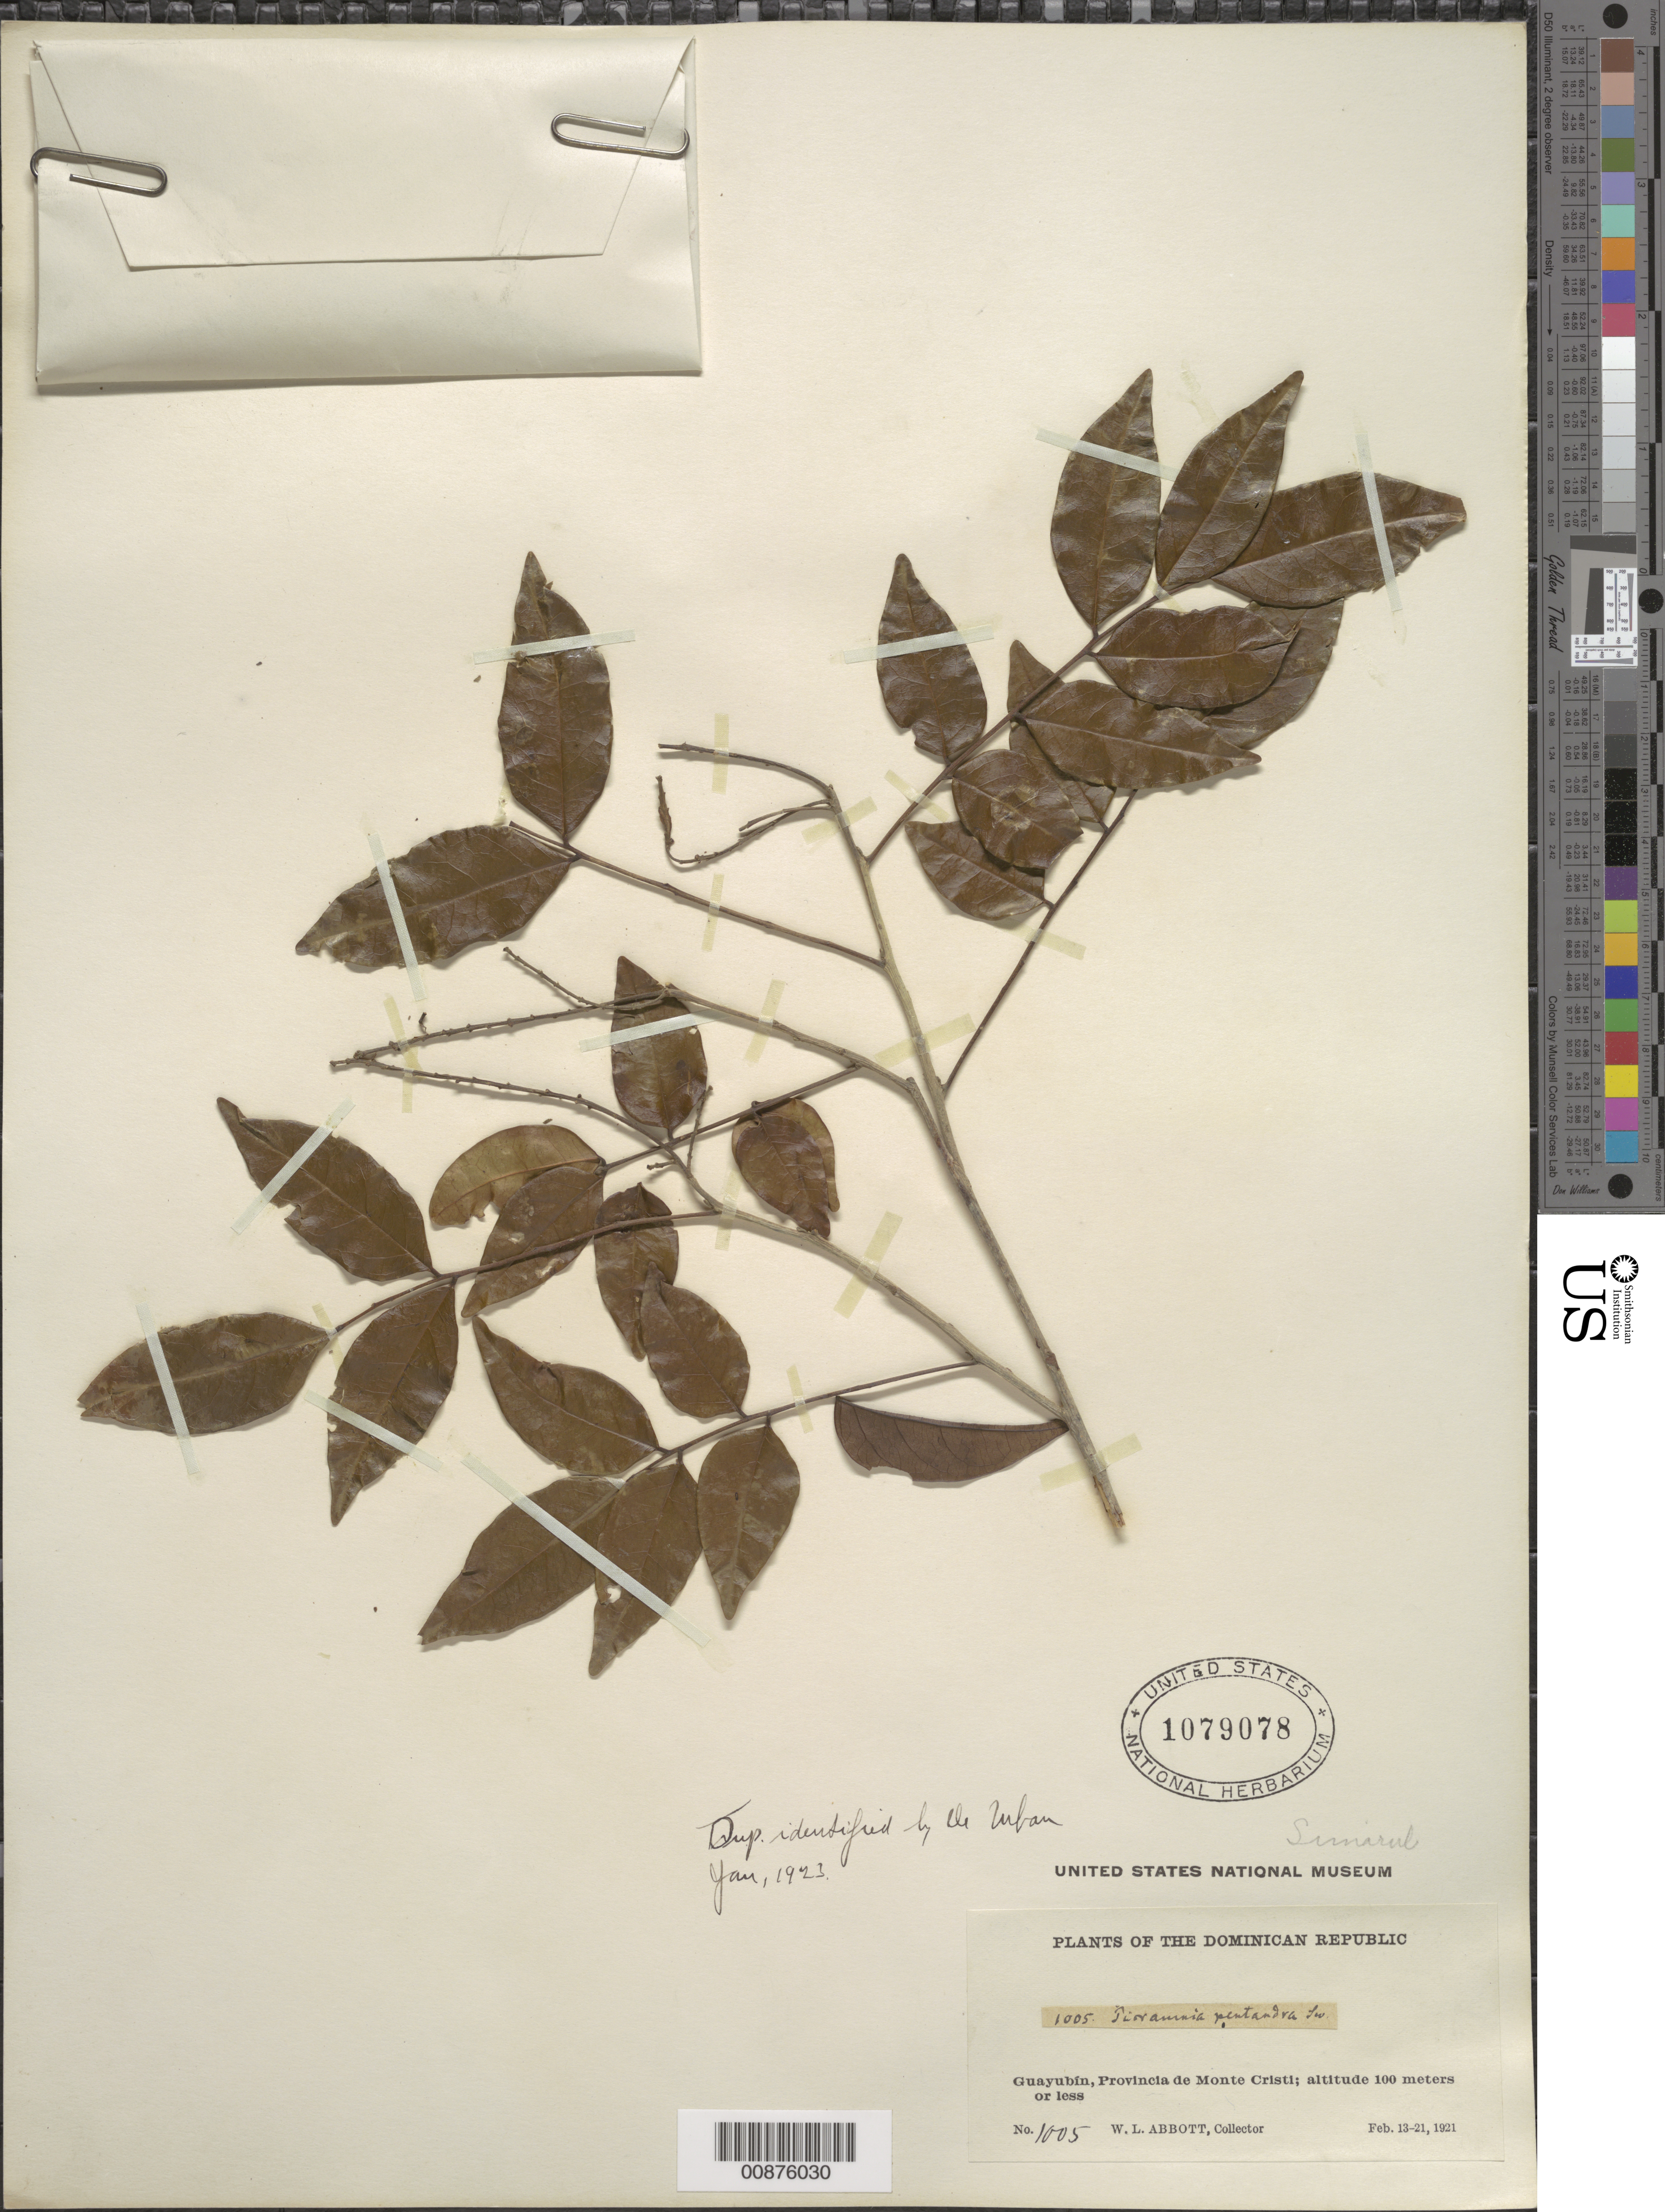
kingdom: Plantae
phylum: Tracheophyta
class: Magnoliopsida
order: Picramniales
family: Picramniaceae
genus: Picramnia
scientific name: Picramnia pentandra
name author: Sw.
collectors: W. L. Abbott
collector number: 1005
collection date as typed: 13 Feb 1921 to 21 Feb 1921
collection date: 1921-02-13/1921-02-21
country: Dominican Republic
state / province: Monte Cristi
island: Hispaniola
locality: Guayubín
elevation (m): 100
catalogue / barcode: US 1079078